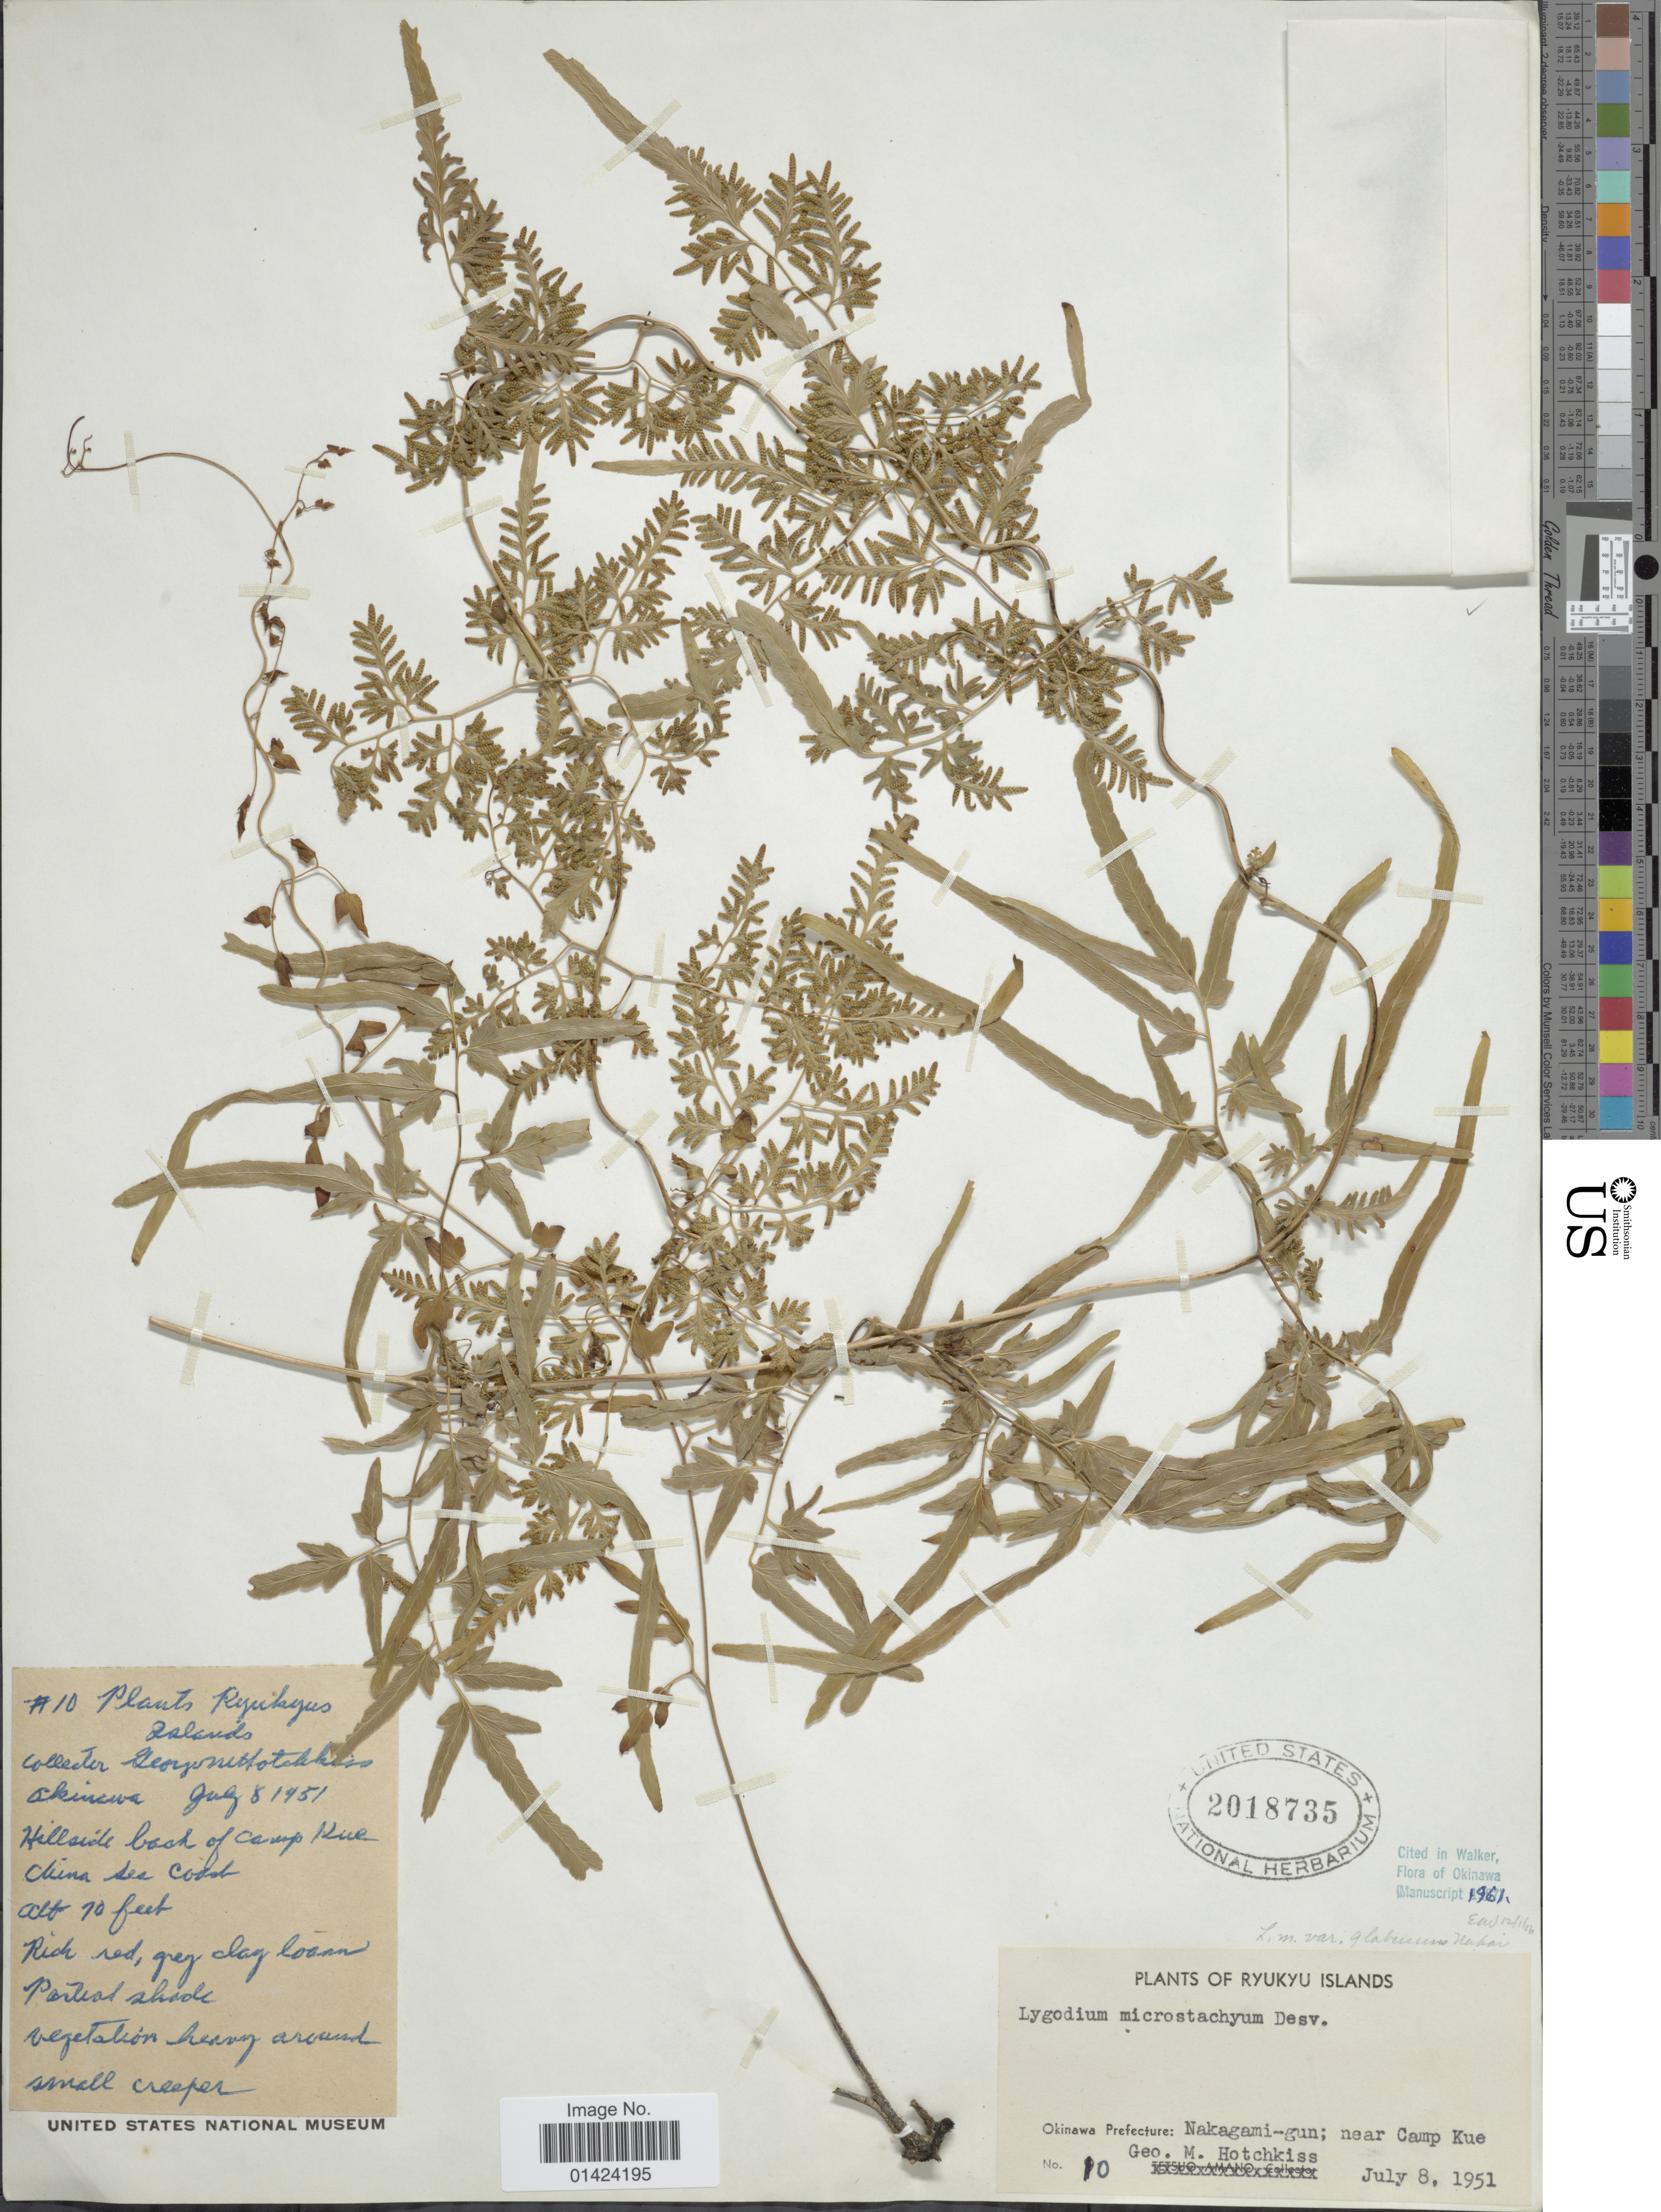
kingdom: Plantae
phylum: Tracheophyta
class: Polypodiopsida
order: Schizaeales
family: Lygodiaceae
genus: Lygodium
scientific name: Lygodium japonicum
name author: (Thunb.) Sw.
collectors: G. Hotchkiss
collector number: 10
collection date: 1951-07-08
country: Japan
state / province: Okinawa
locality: Ryukyu Islands. Okinawa Prefecture: Nakagami-gun; Hillside back of Camp Kue.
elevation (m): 21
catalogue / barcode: US 2018735